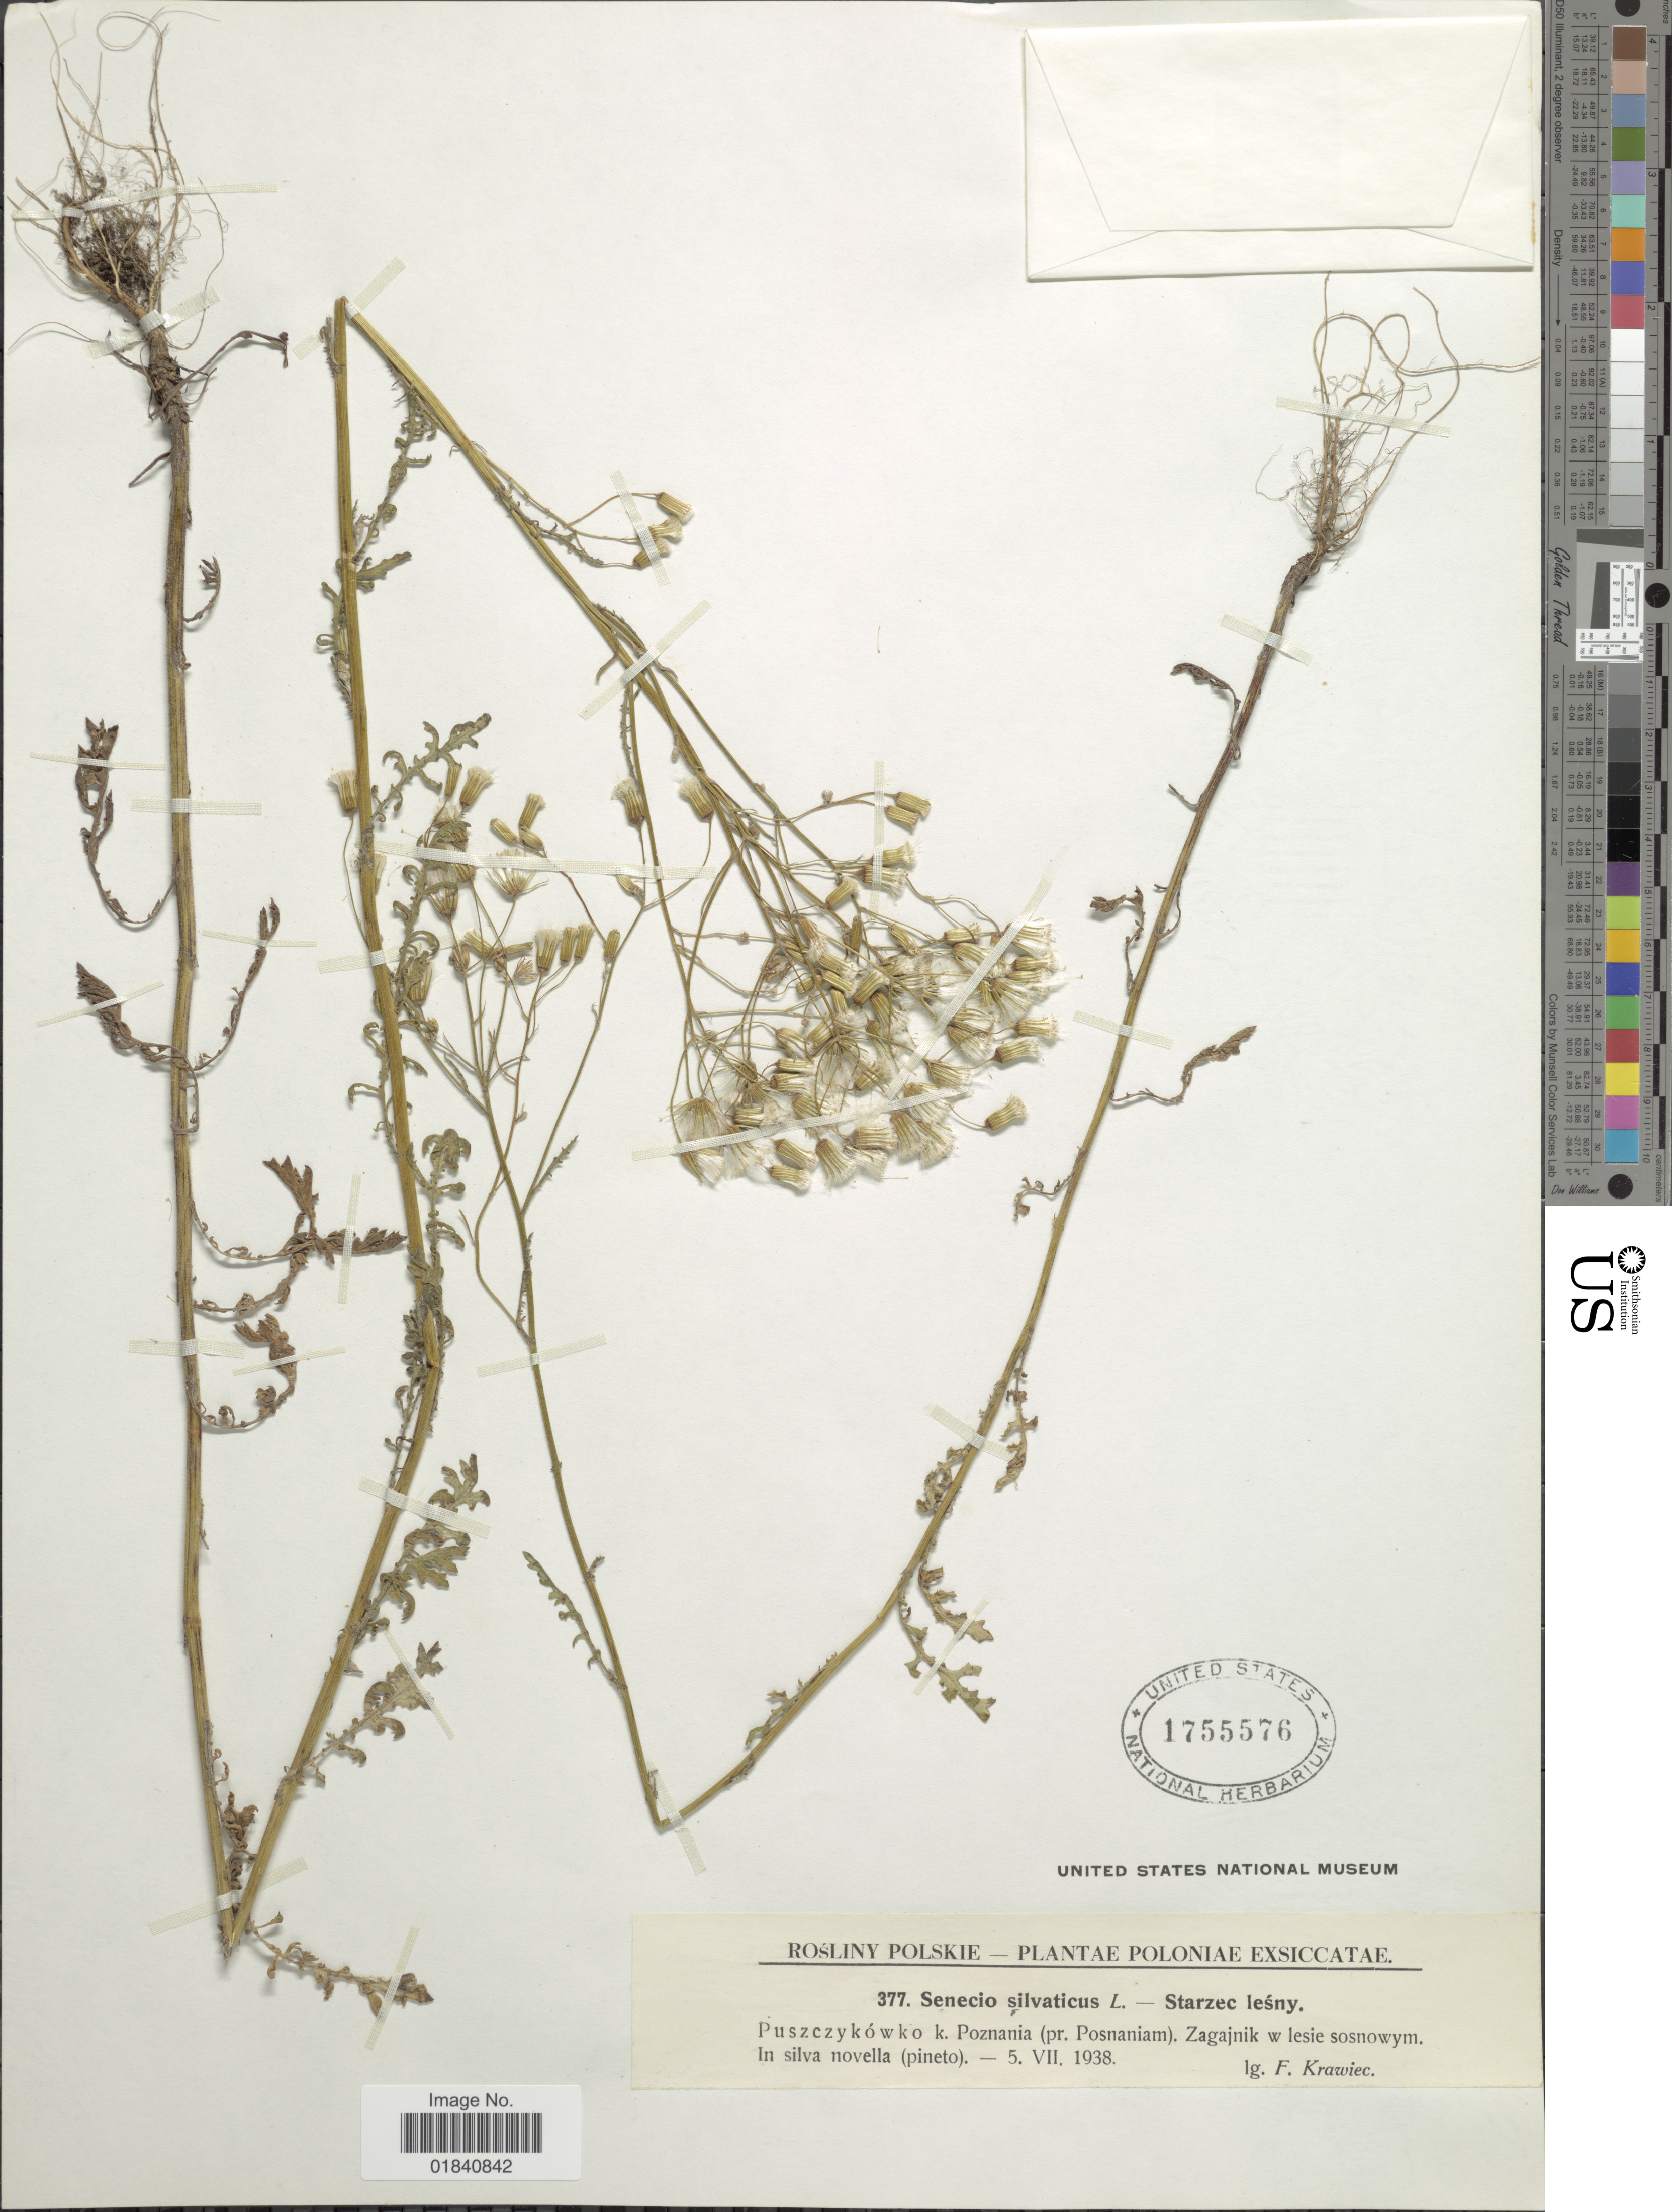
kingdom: Plantae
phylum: Tracheophyta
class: Magnoliopsida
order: Asterales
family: Asteraceae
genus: Senecio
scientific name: Senecio sylvaticus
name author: L.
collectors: F. Krawiec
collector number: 377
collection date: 1938-07-05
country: Poland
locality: Puszczykówko k. Poznania (pr. Posnaniam). Zagajnik w lesie sosonowym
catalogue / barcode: US 1755576